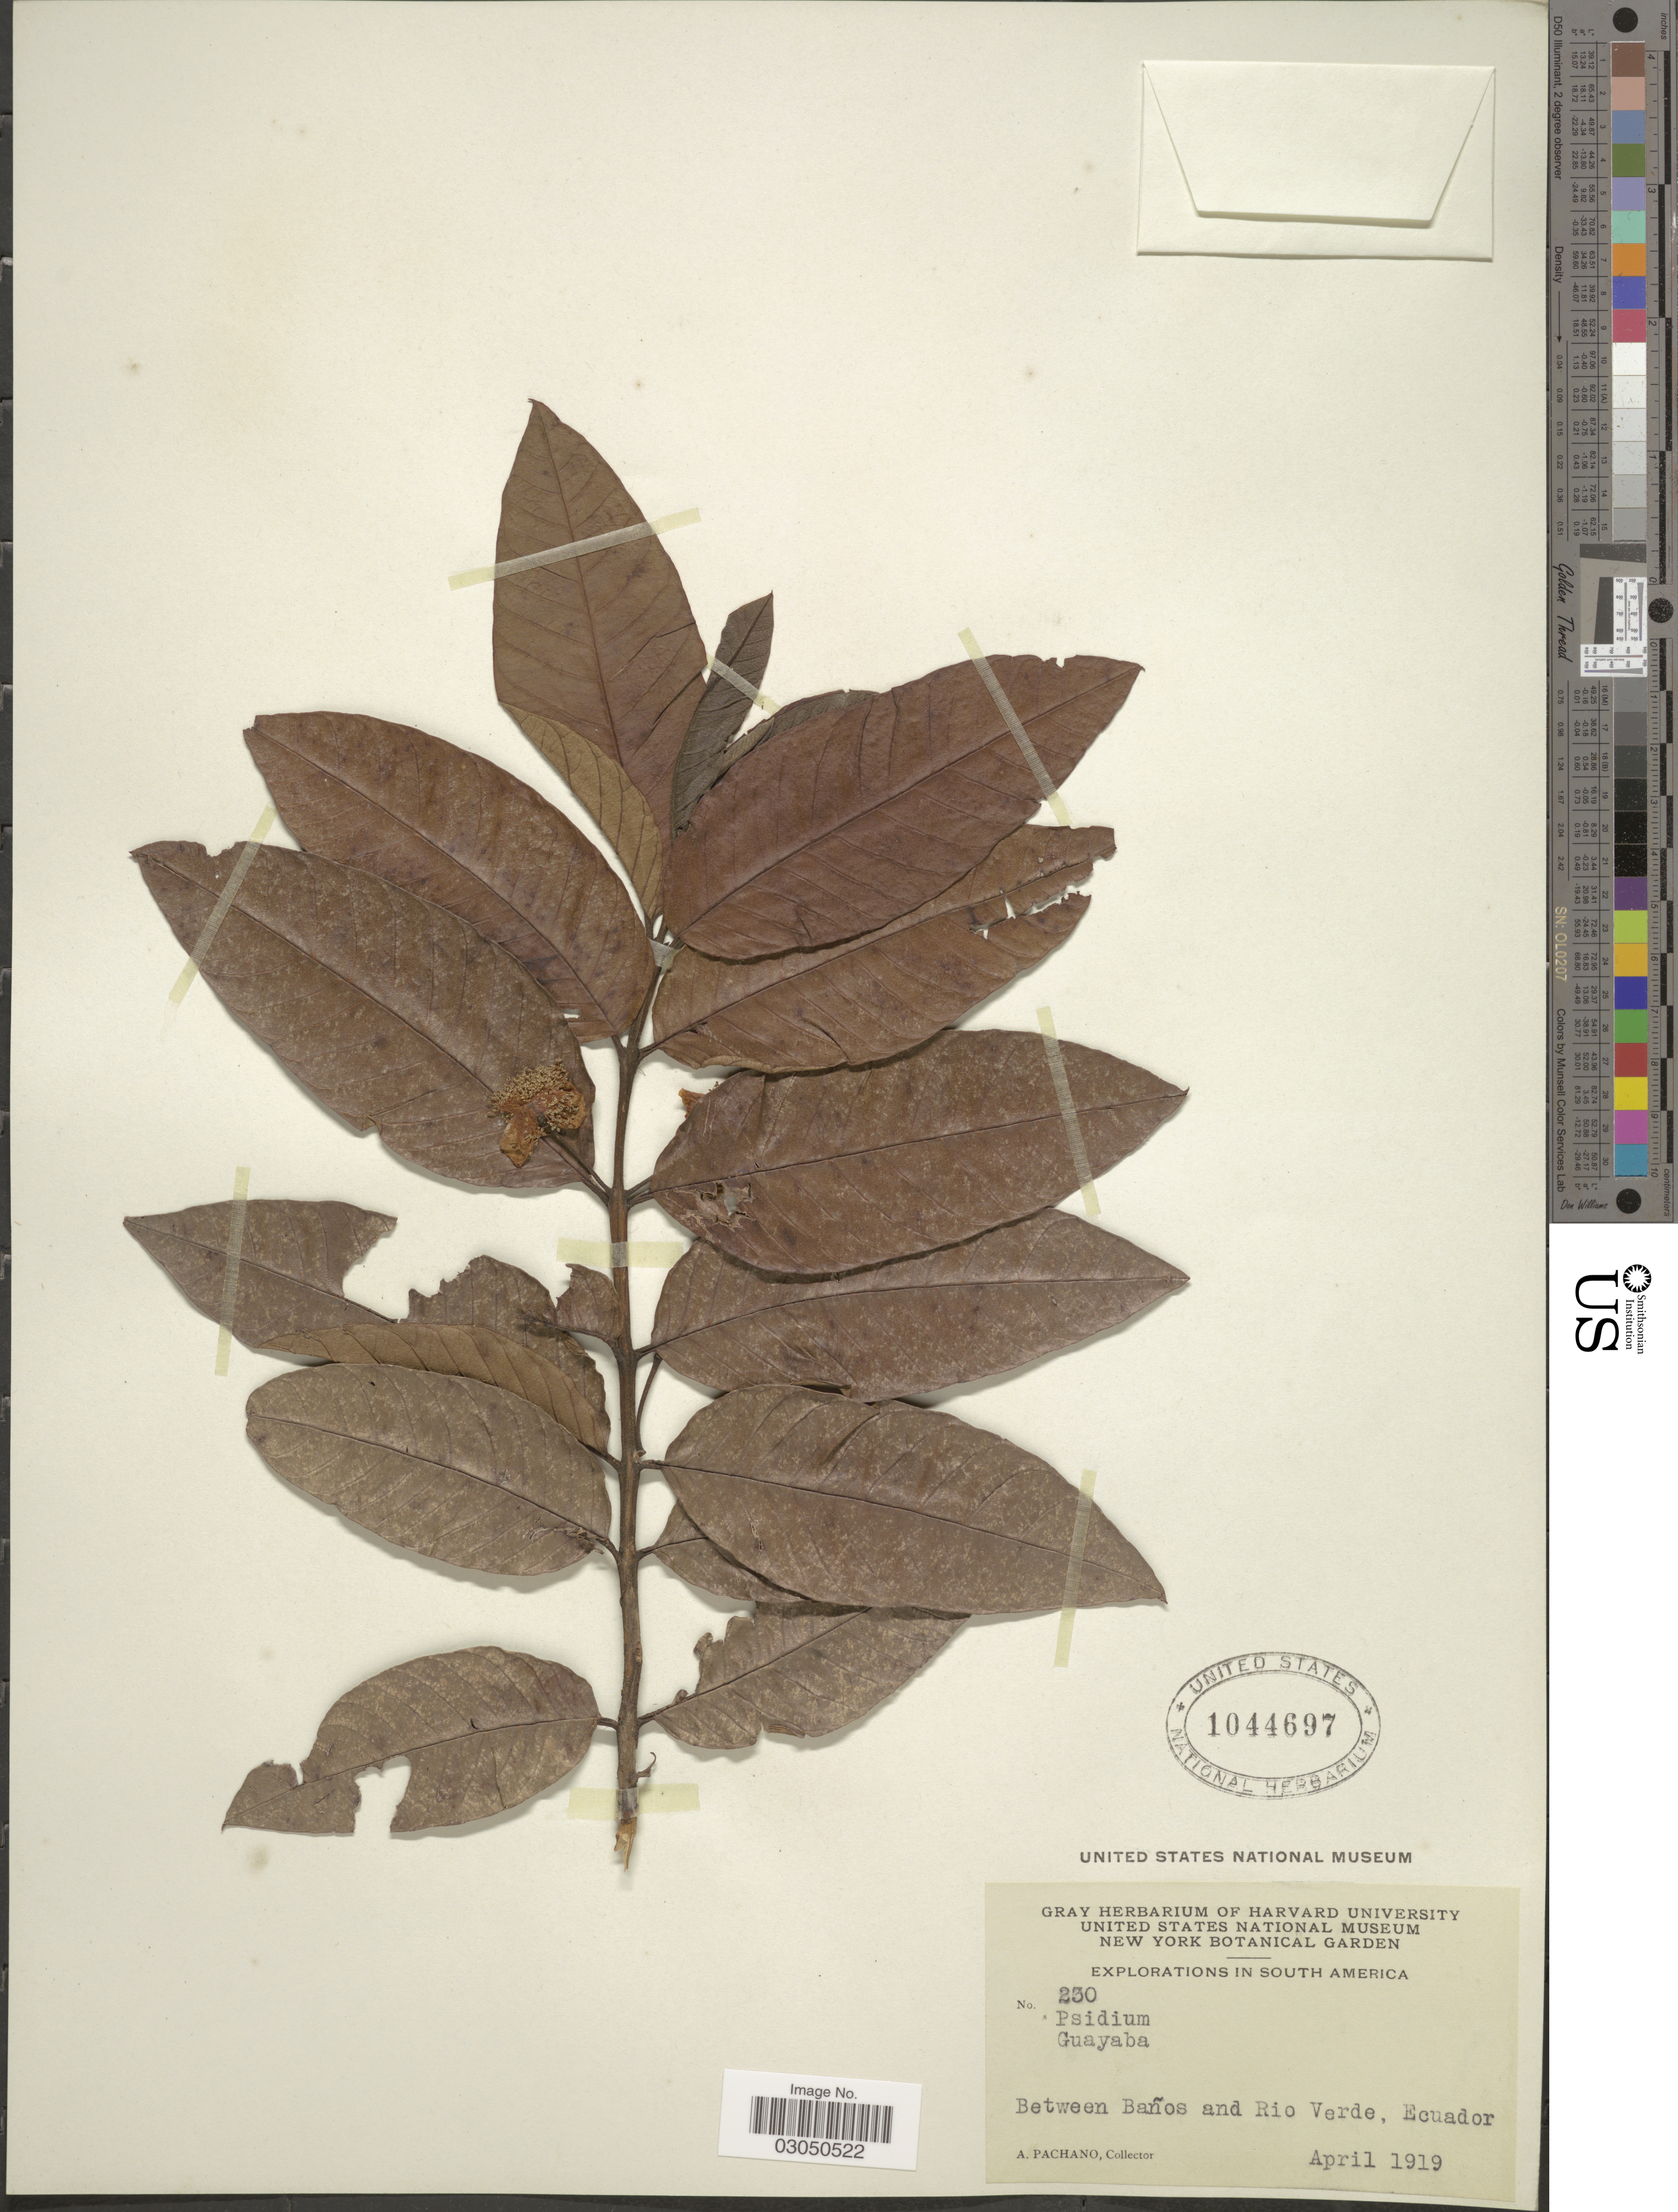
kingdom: Plantae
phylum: Tracheophyta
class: Magnoliopsida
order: Myrtales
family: Myrtaceae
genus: Psidium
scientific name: Psidium guajava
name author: L.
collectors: A. Pachano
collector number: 230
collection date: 1919-04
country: Ecuador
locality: Between Baños and Rio Verde.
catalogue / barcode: US 1044697